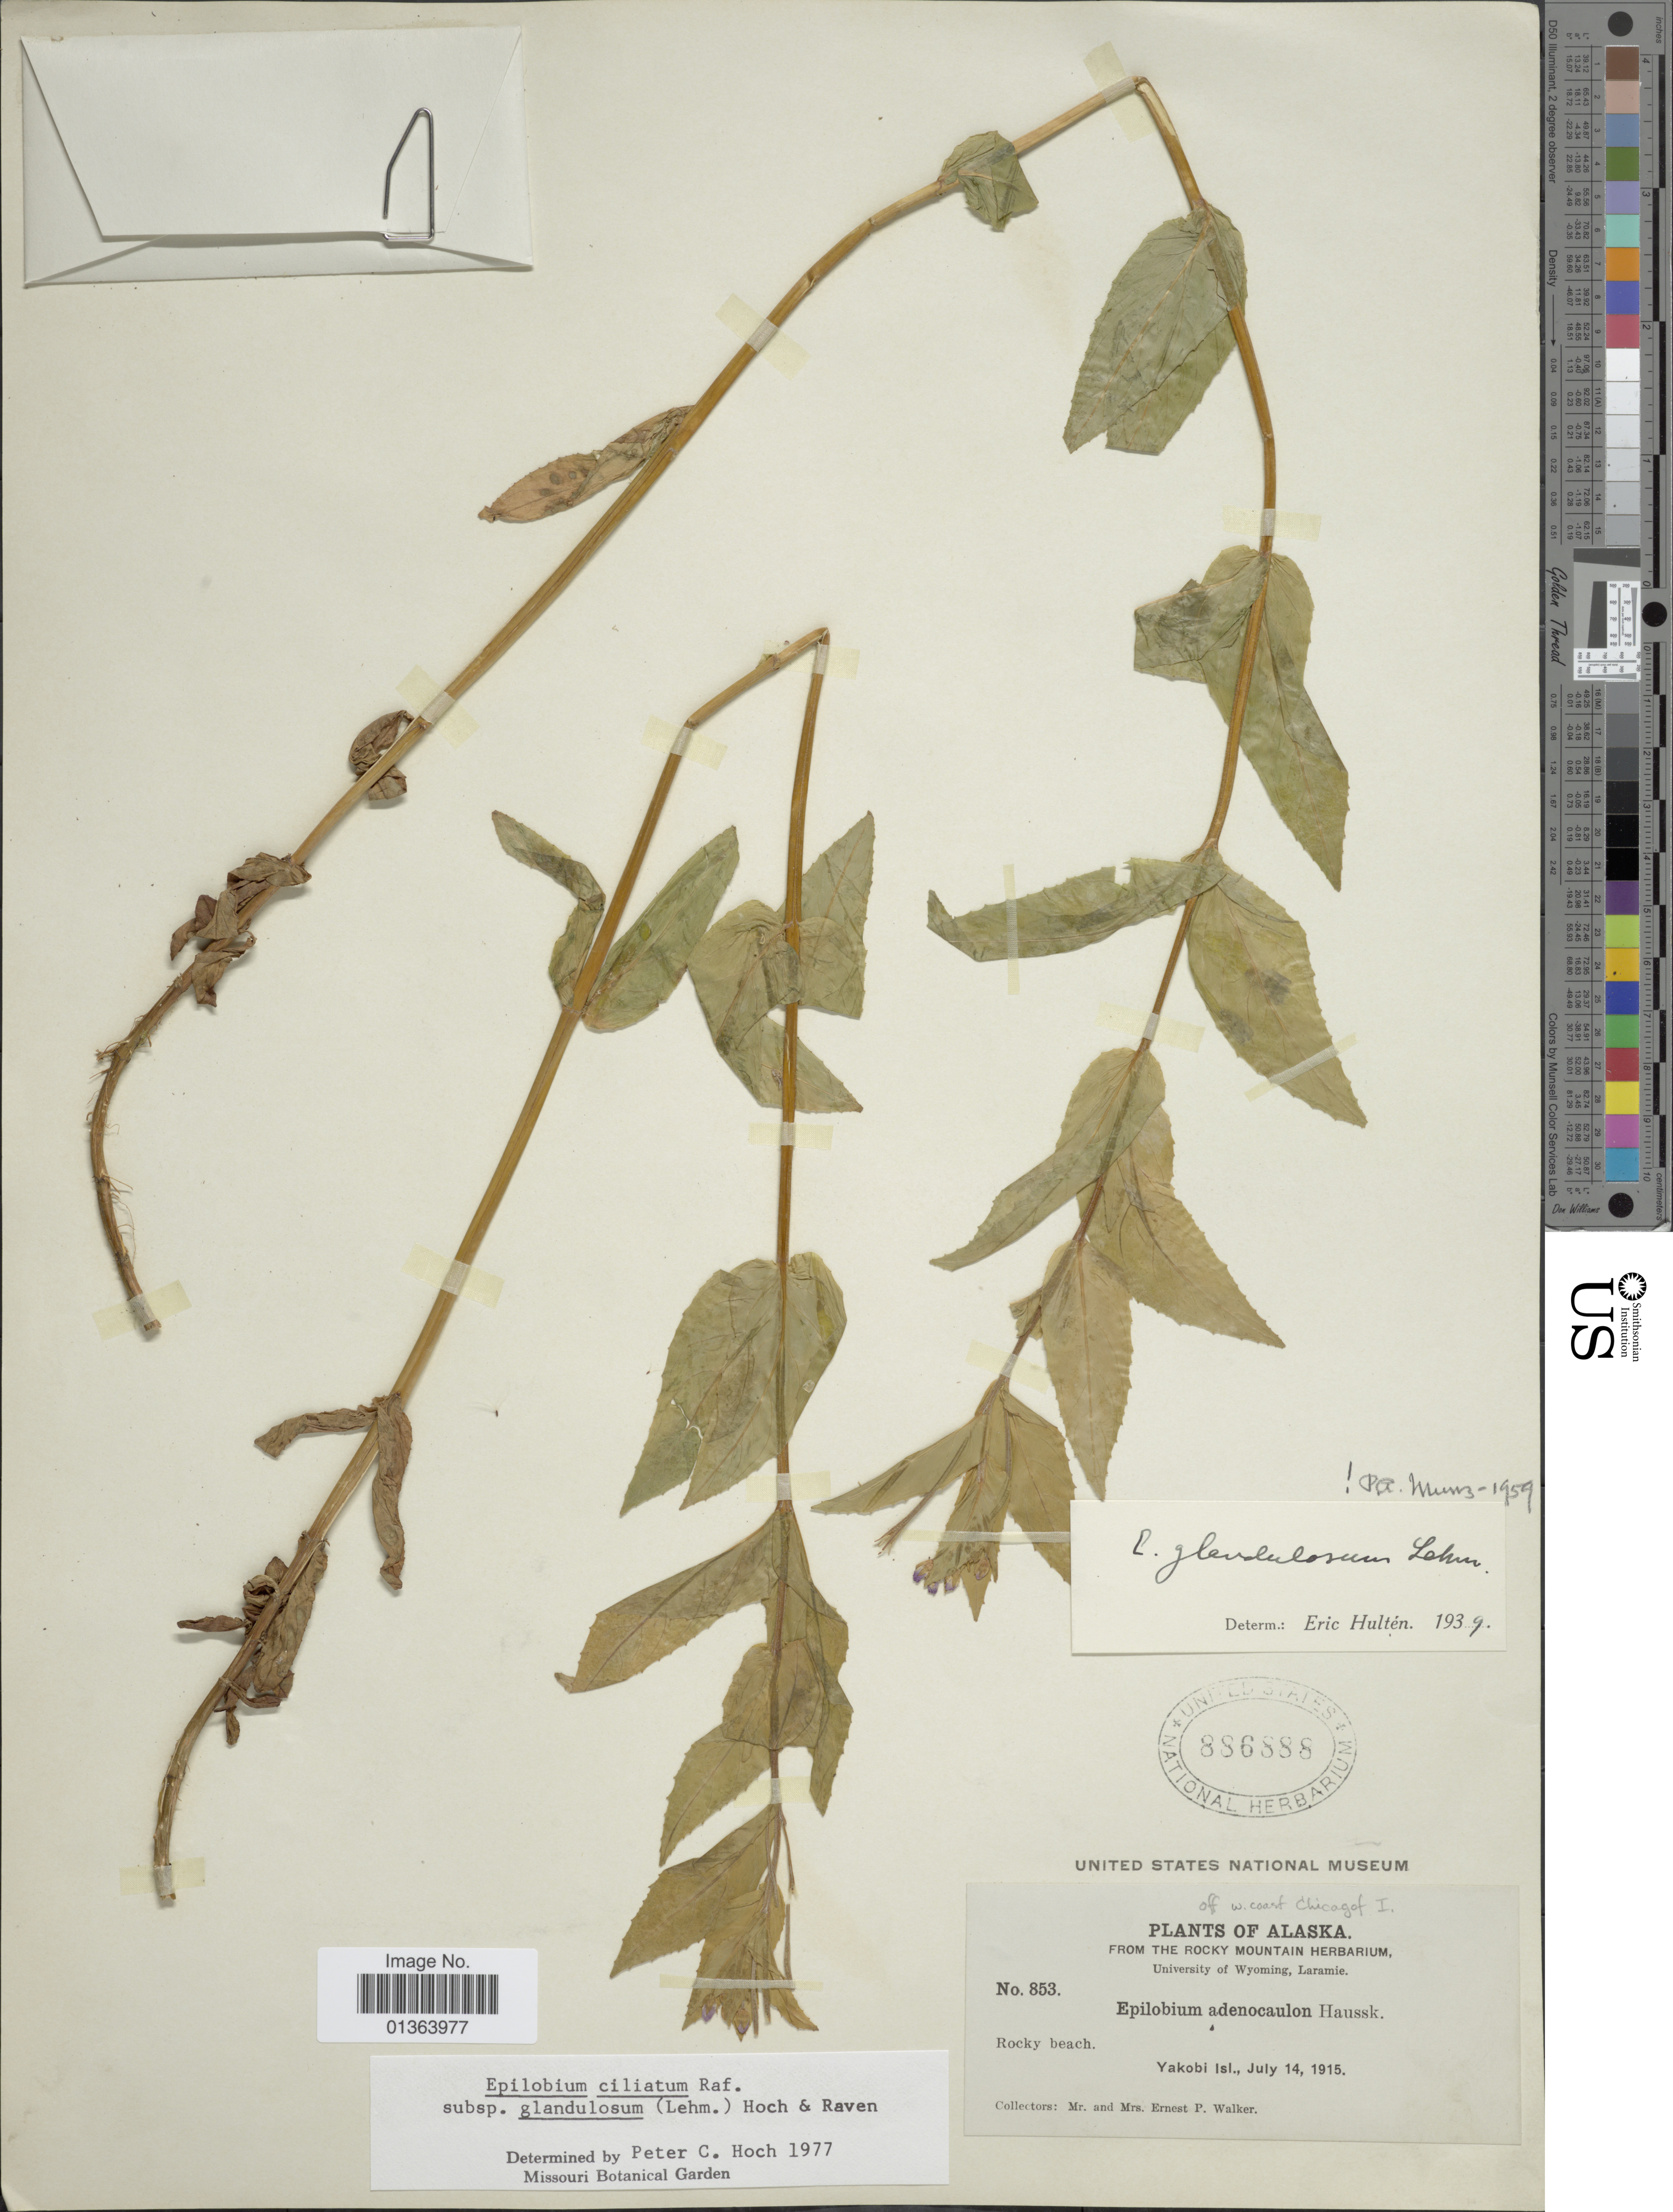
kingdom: Plantae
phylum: Tracheophyta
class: Magnoliopsida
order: Myrtales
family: Onagraceae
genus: Epilobium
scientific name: Epilobium ciliatum subsp. glandulosum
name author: (Lehm.) Hoch & P.H. Raven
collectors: E. P. Walker & E. Walker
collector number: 853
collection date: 1915-07-14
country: United States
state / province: Alaska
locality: Yakobi Isl.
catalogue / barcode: US 886888